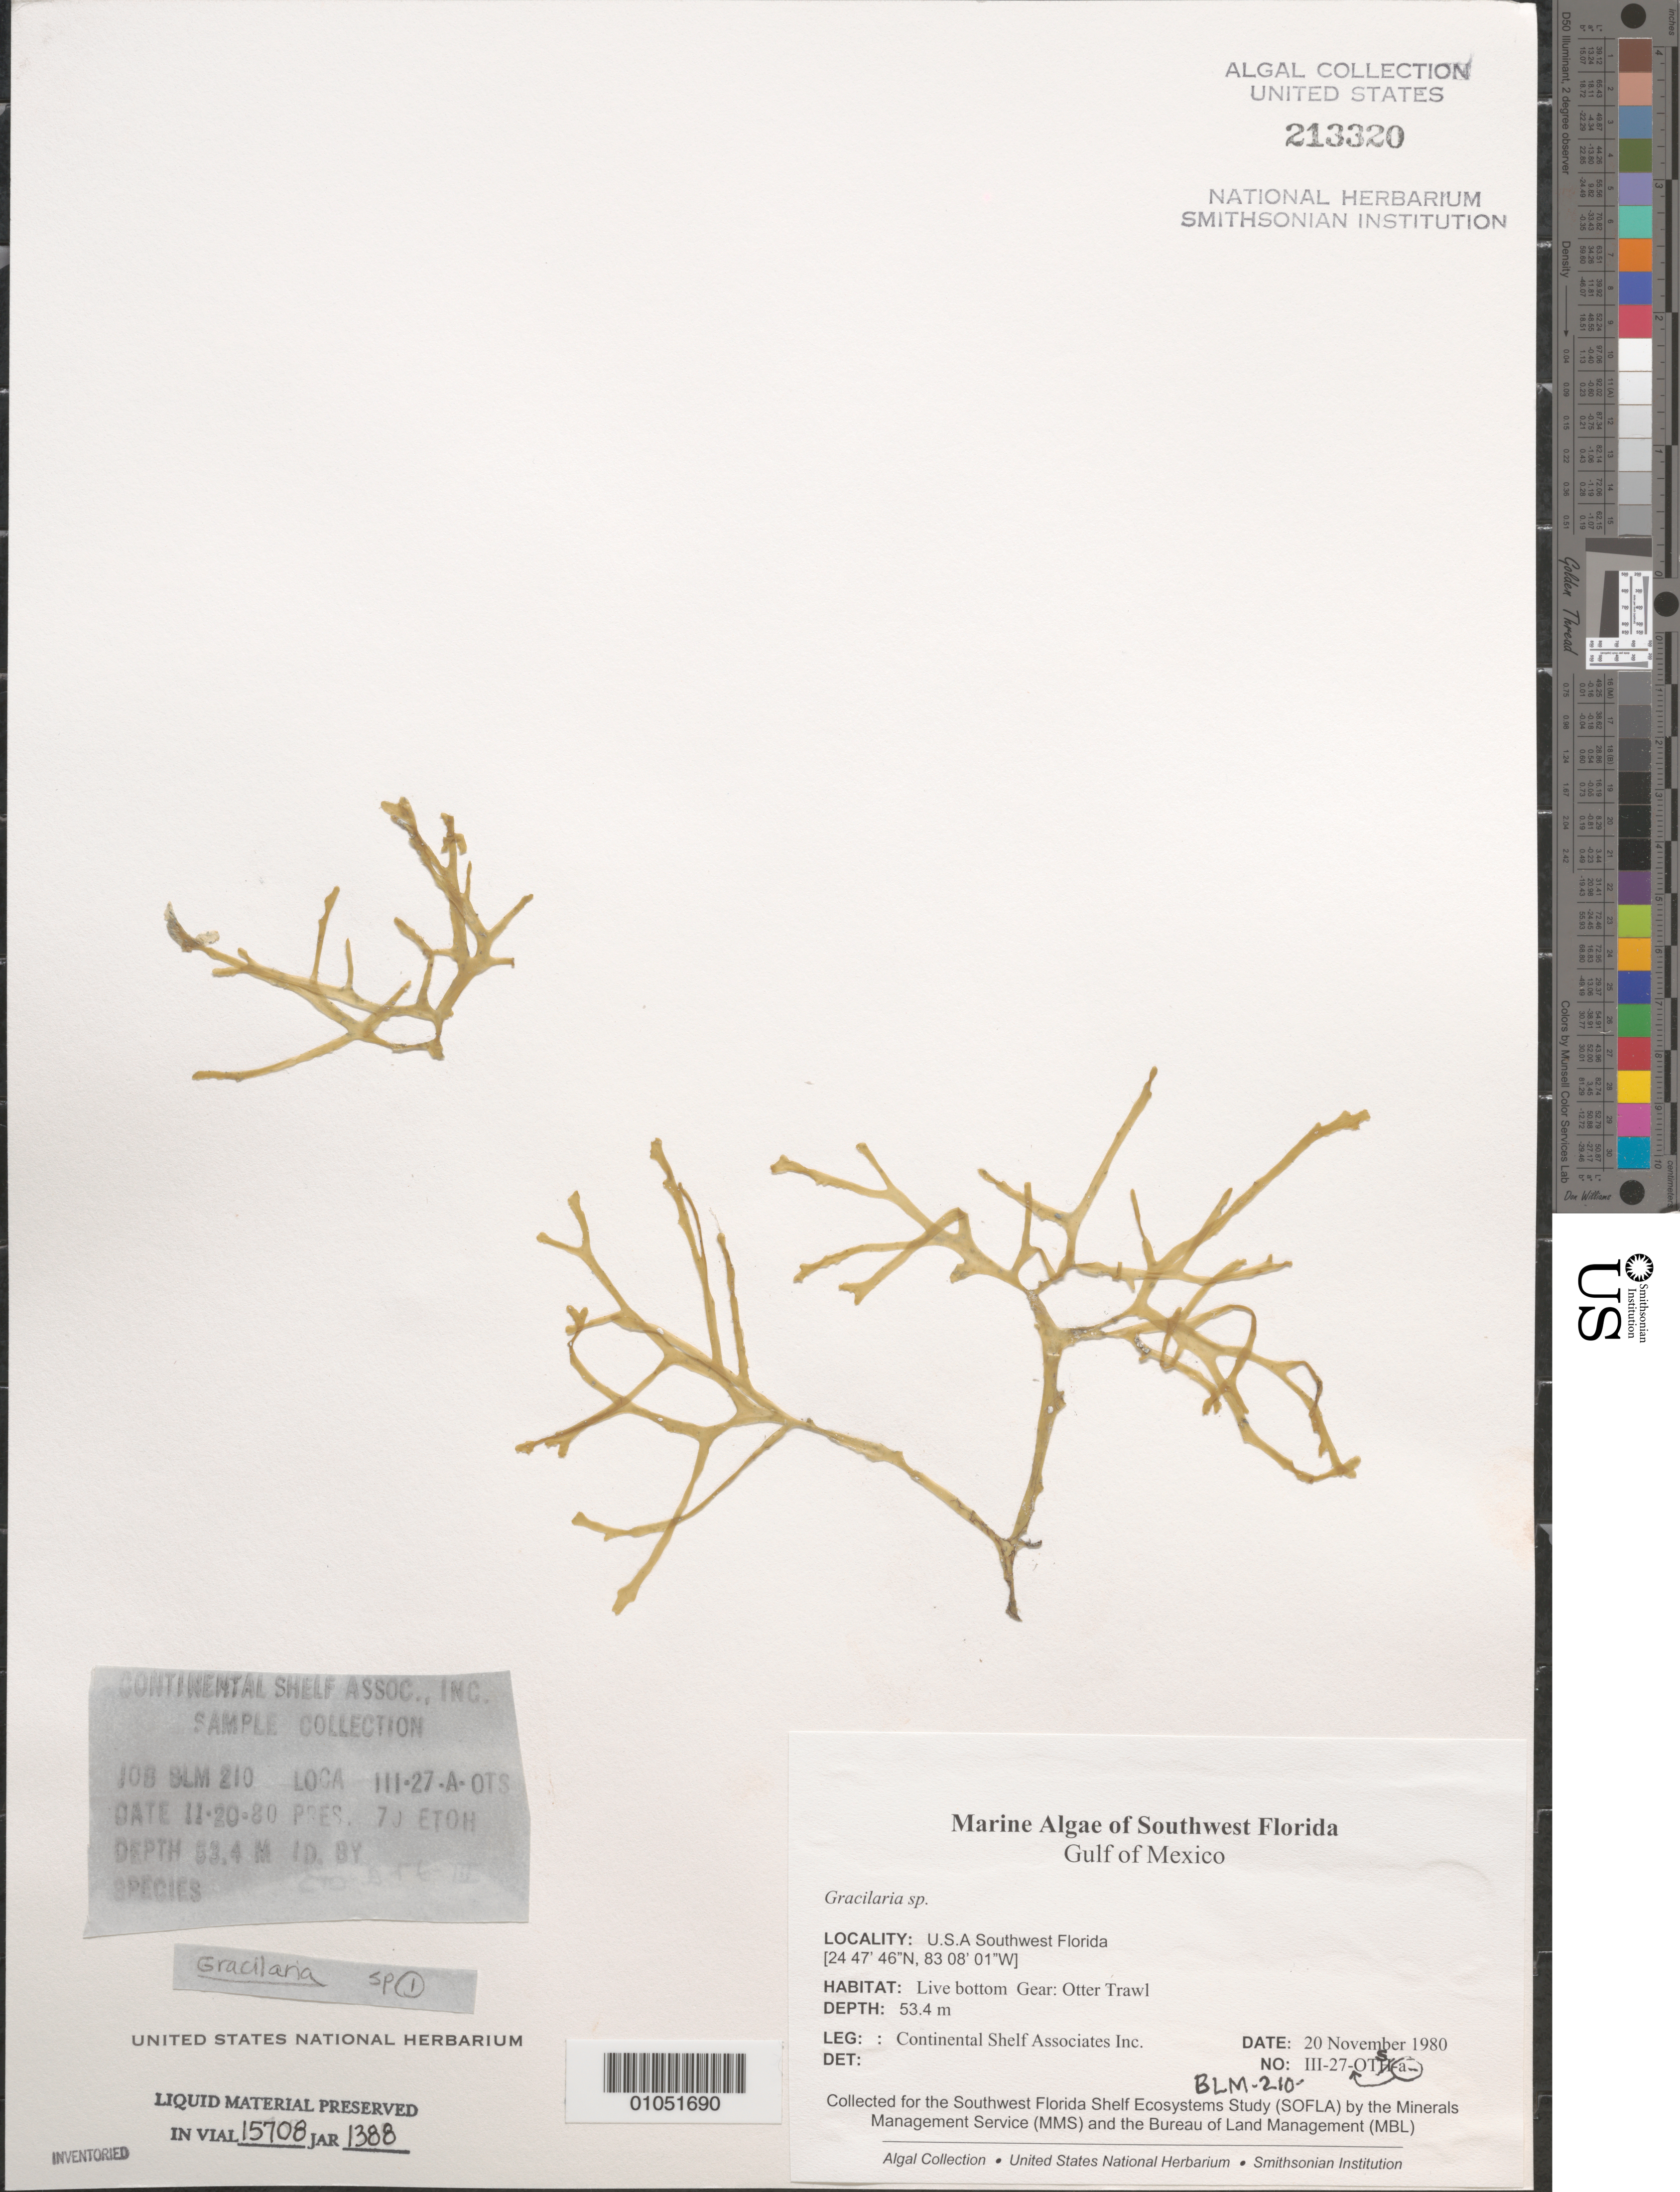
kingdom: Plantae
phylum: Rhodophyta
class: Florideophyceae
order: Gracilariales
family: Gracilariaceae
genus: Gracilaria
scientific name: Gracilaria sp.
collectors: Continental Shelf Associates for the MMS/BLM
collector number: BLM-210-III-27-A-OTS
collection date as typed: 20 Nov 1980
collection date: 1980-11-20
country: United States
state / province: Florida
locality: Gulf of Mexico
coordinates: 24 47'46"N, 83 08'01"W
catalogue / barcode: US 213320